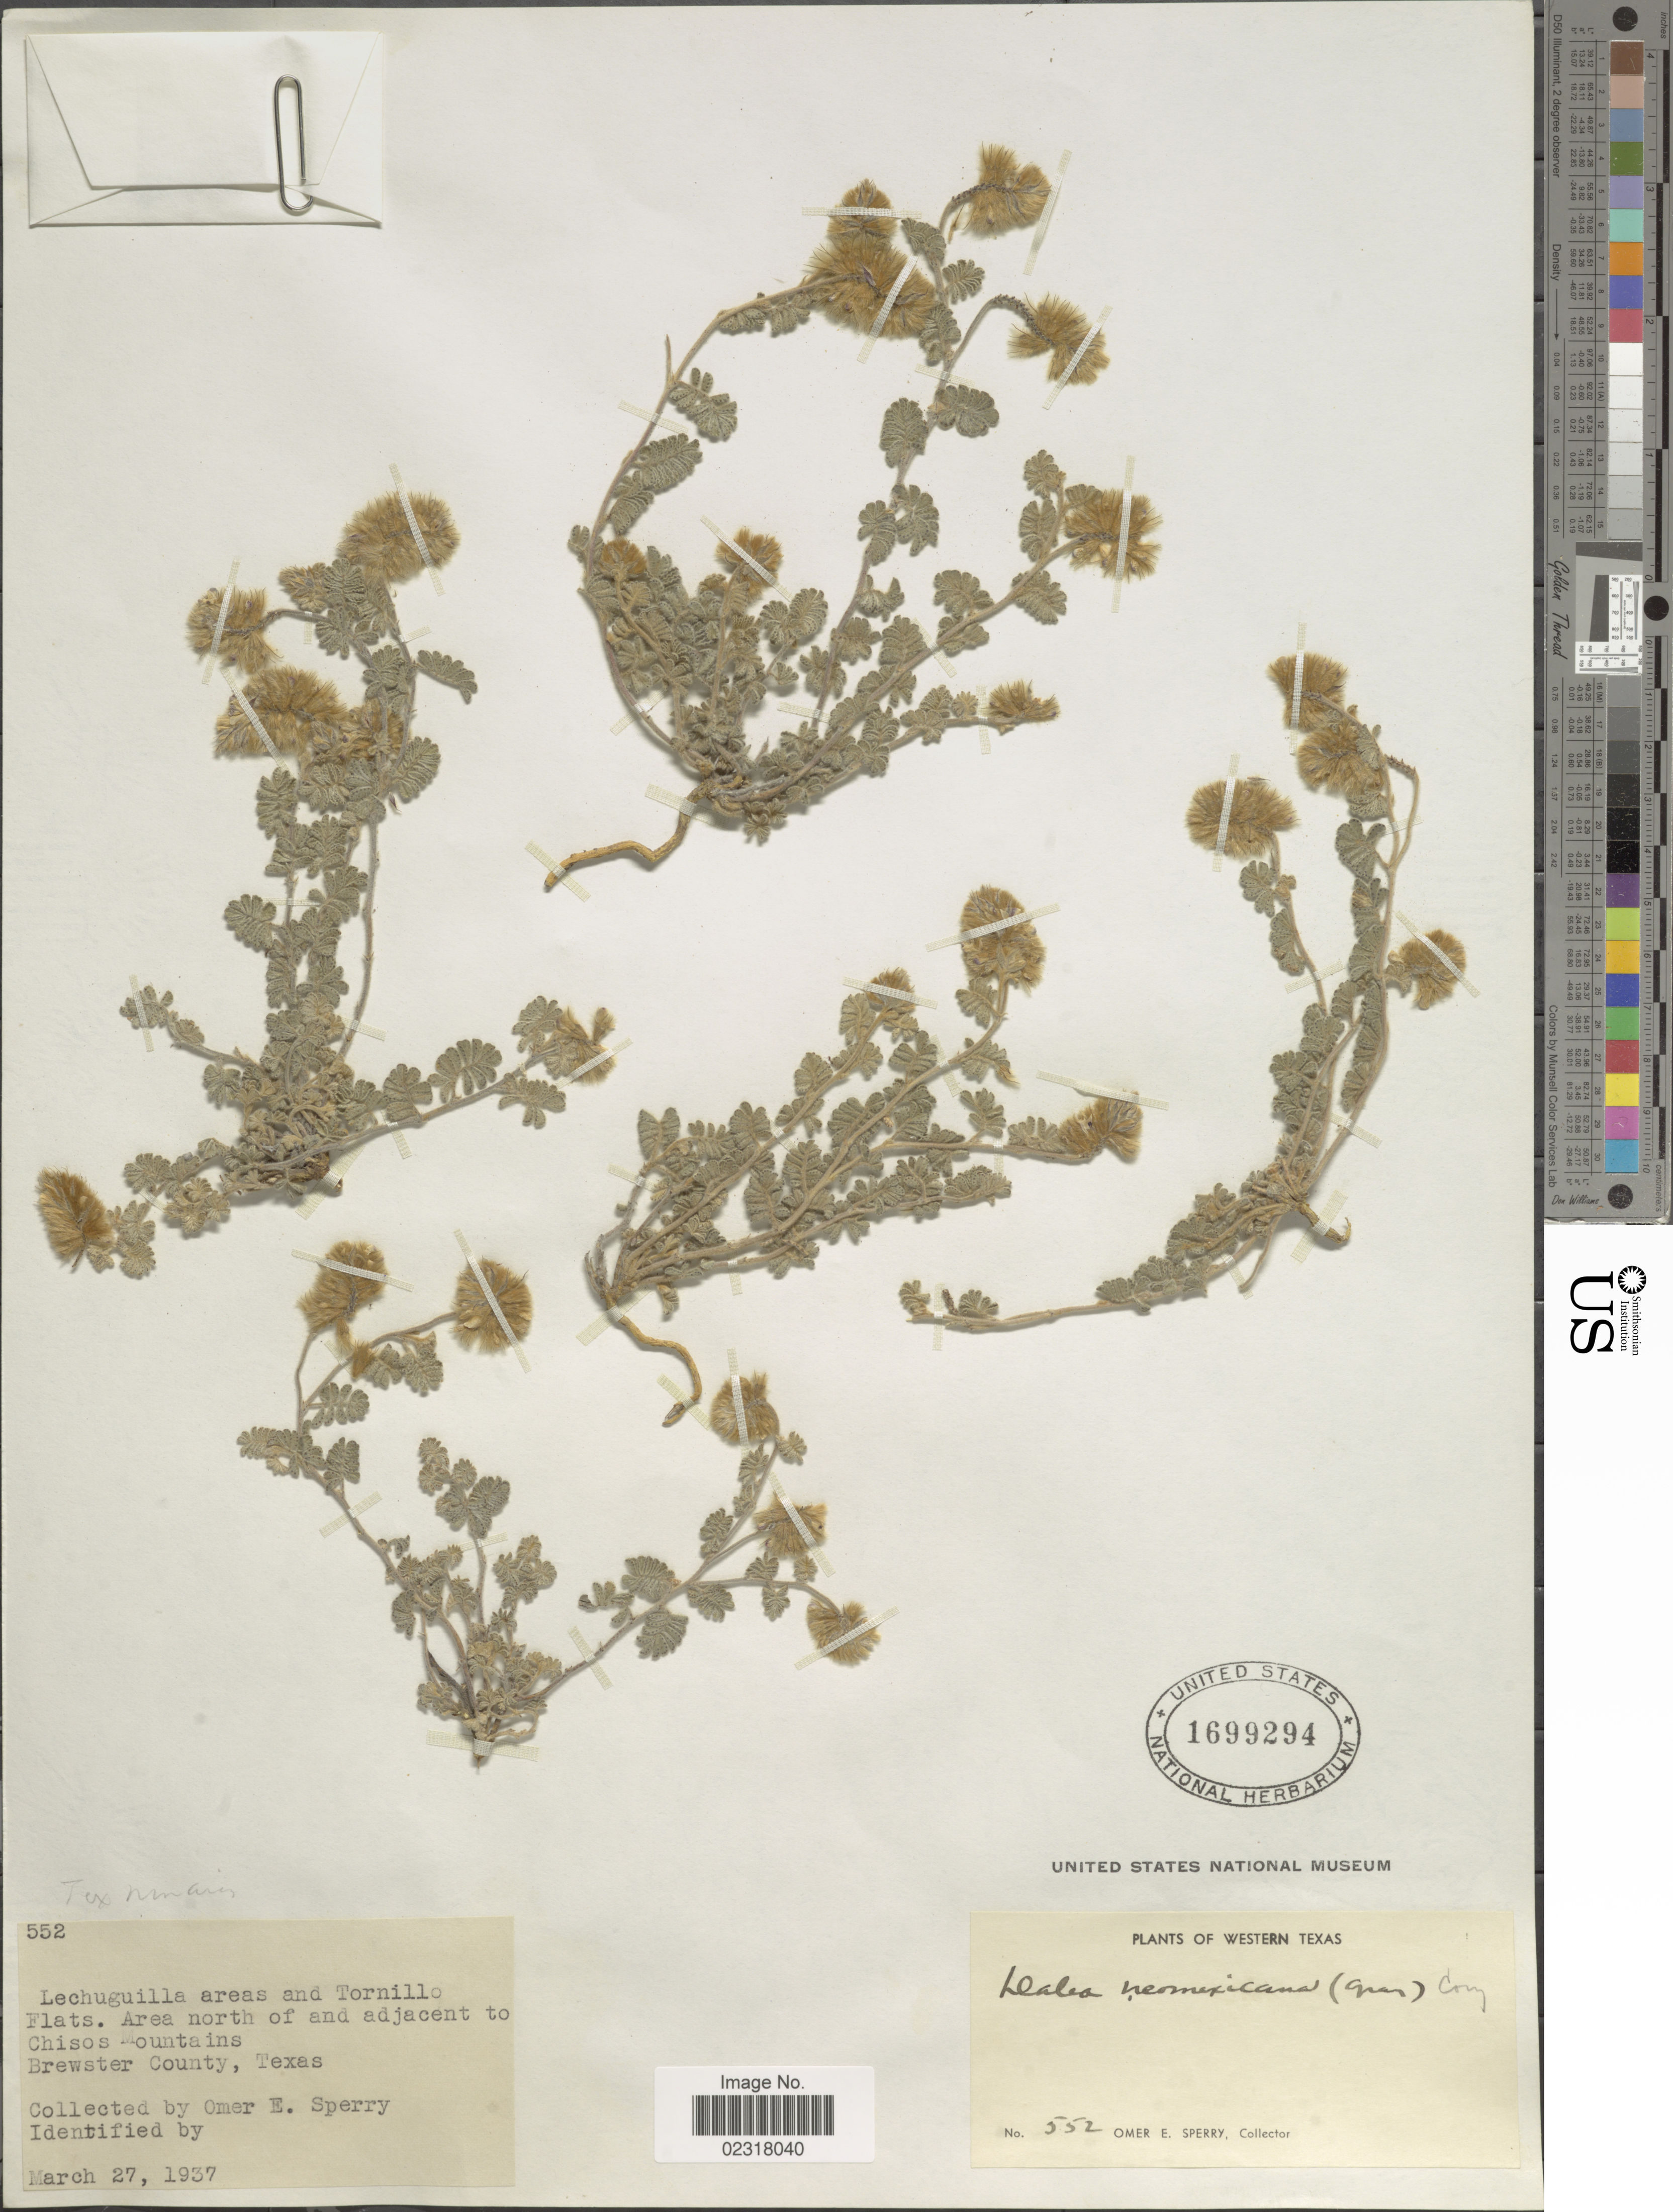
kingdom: Plantae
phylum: Tracheophyta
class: Magnoliopsida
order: Fabales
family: Fabaceae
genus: Dalea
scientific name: Dalea neomexicana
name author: (A. Gray) Cory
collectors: O. E. Sperry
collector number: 552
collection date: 1937-03-27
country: United States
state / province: Texas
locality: Western Texas, area north of and adjacent to Chisos Mountains, Brewster County.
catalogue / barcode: US 1699294